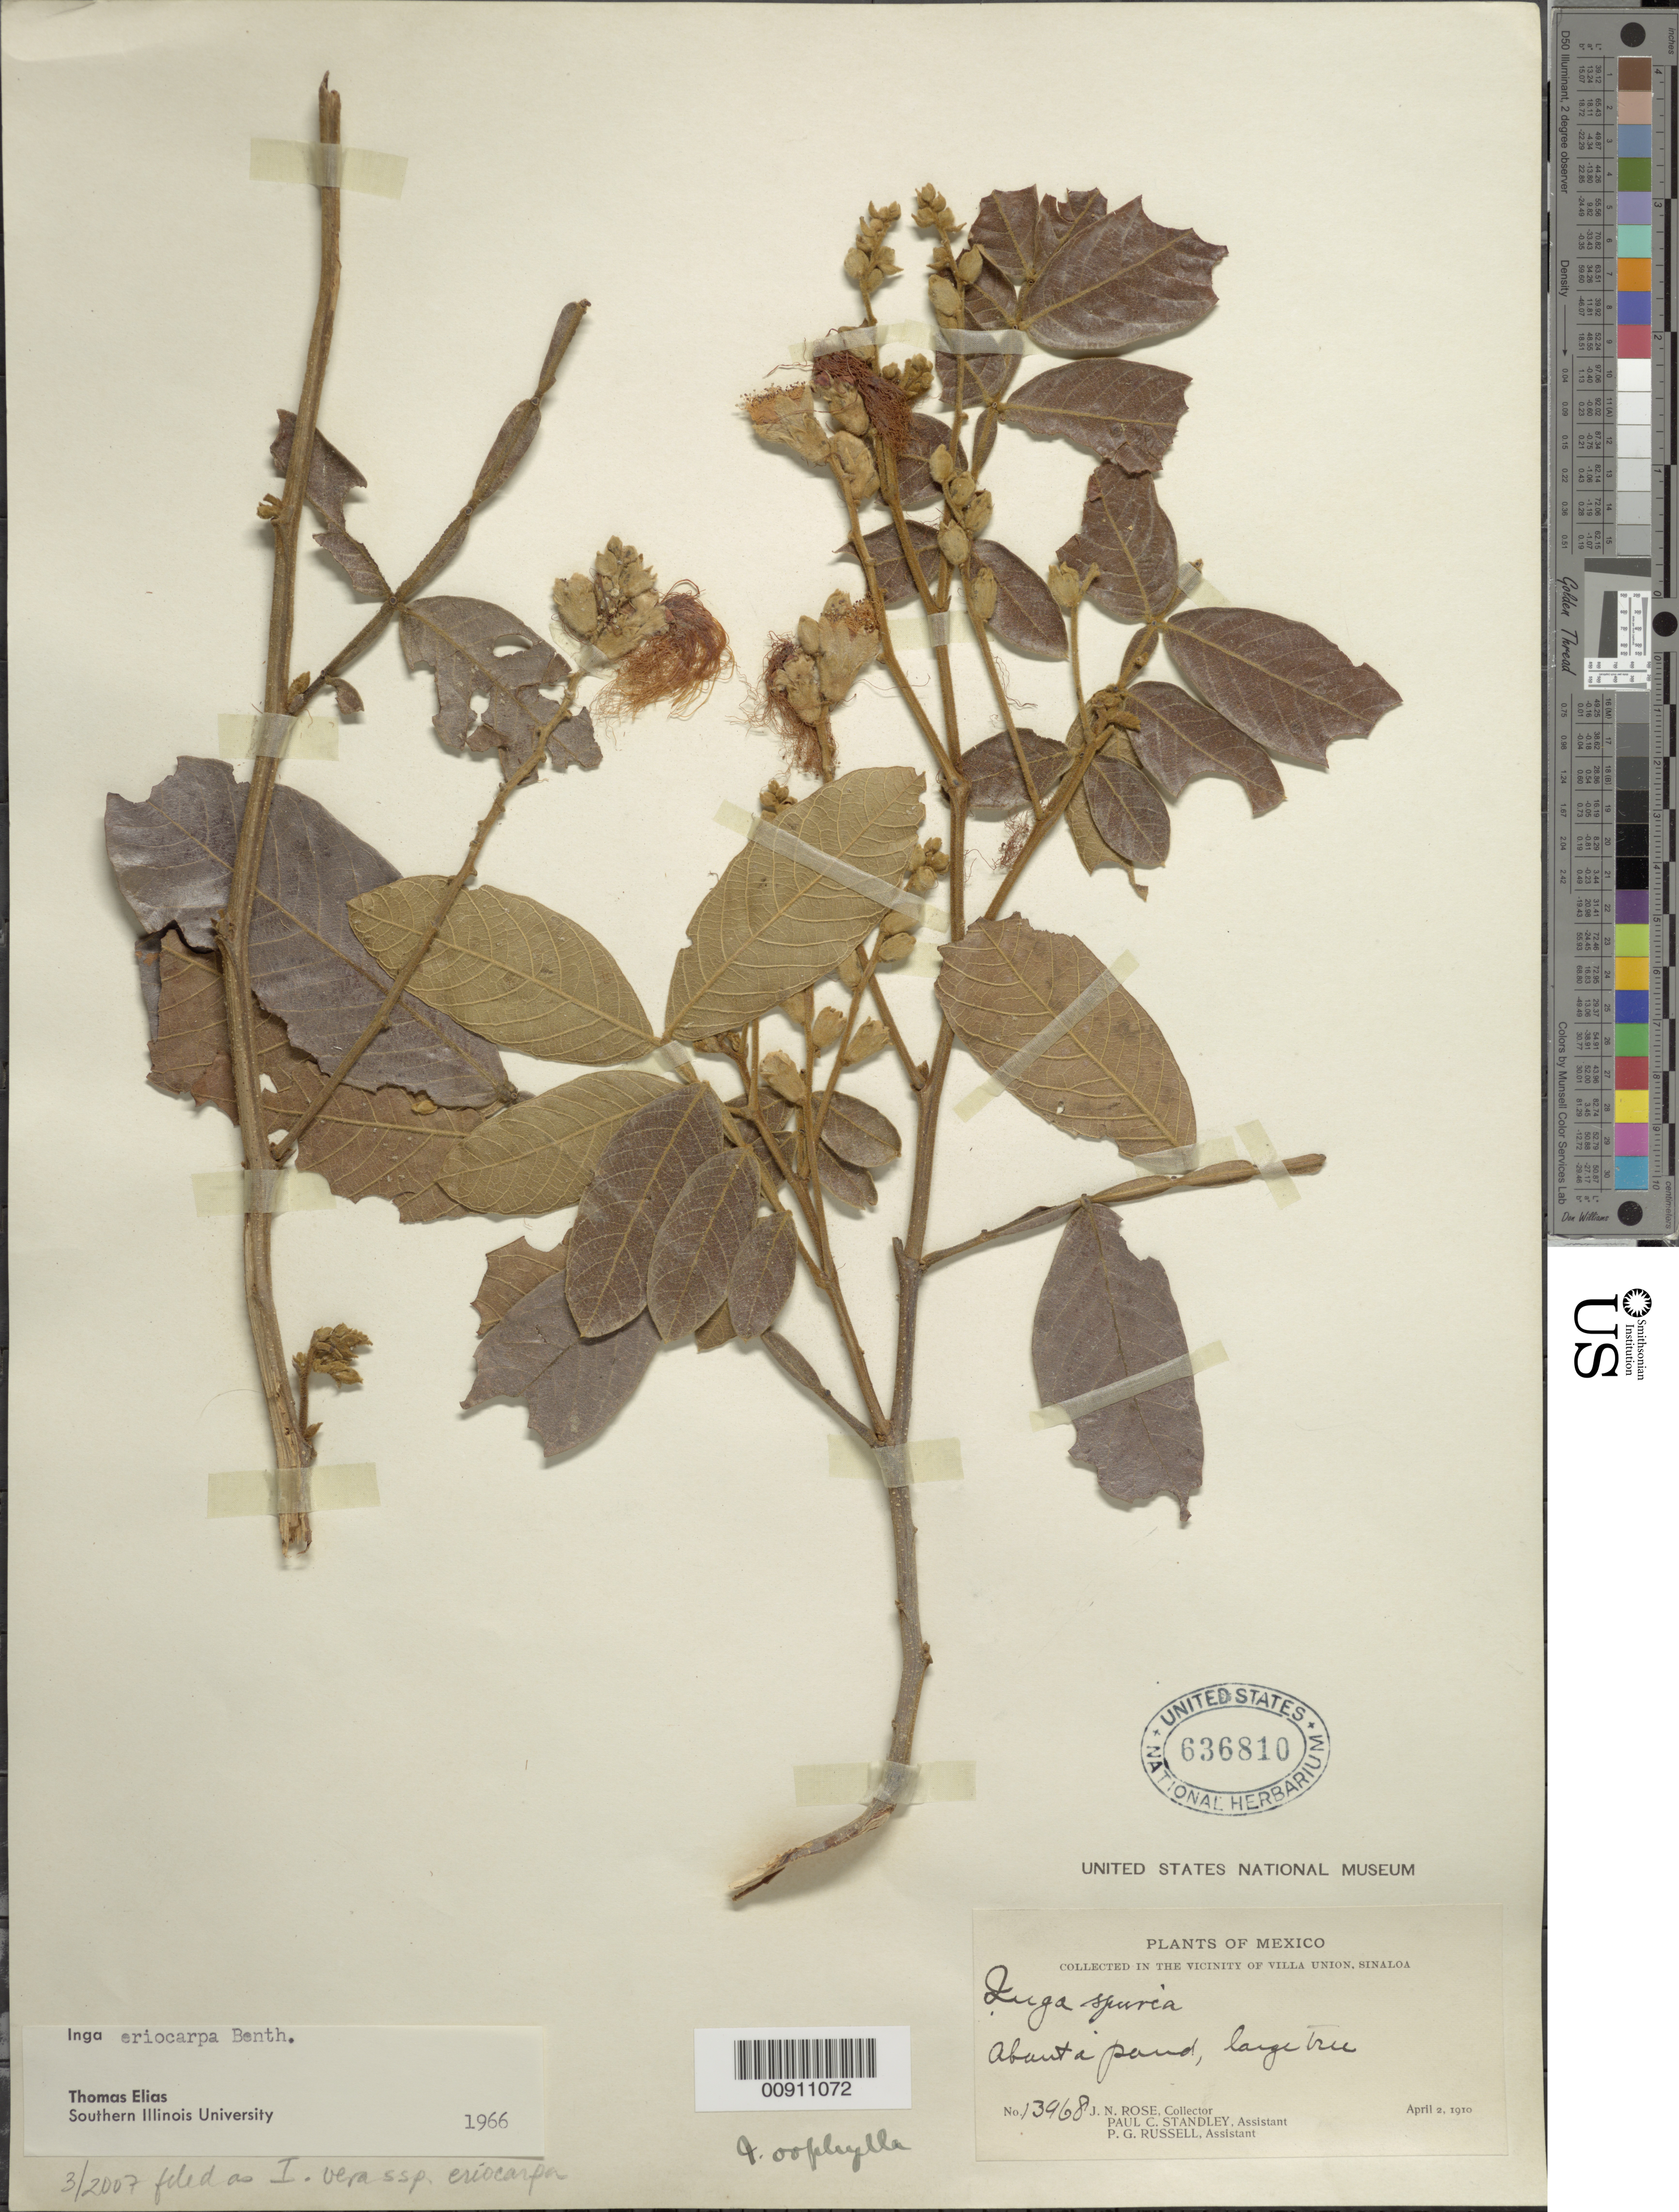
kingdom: Plantae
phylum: Tracheophyta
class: Magnoliopsida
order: Fabales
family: Fabaceae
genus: Inga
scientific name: Inga vera subsp. eriocarpa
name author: (Benth.) J. León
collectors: J. N. Rose, P. C. Standley & P. G. Russell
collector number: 13968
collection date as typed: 02 Apr 1910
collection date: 1910-04-02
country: Mexico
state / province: Sinaloa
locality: In the vicinity of Villa Unión, Sinaloa.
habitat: About a pound.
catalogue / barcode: US 636810